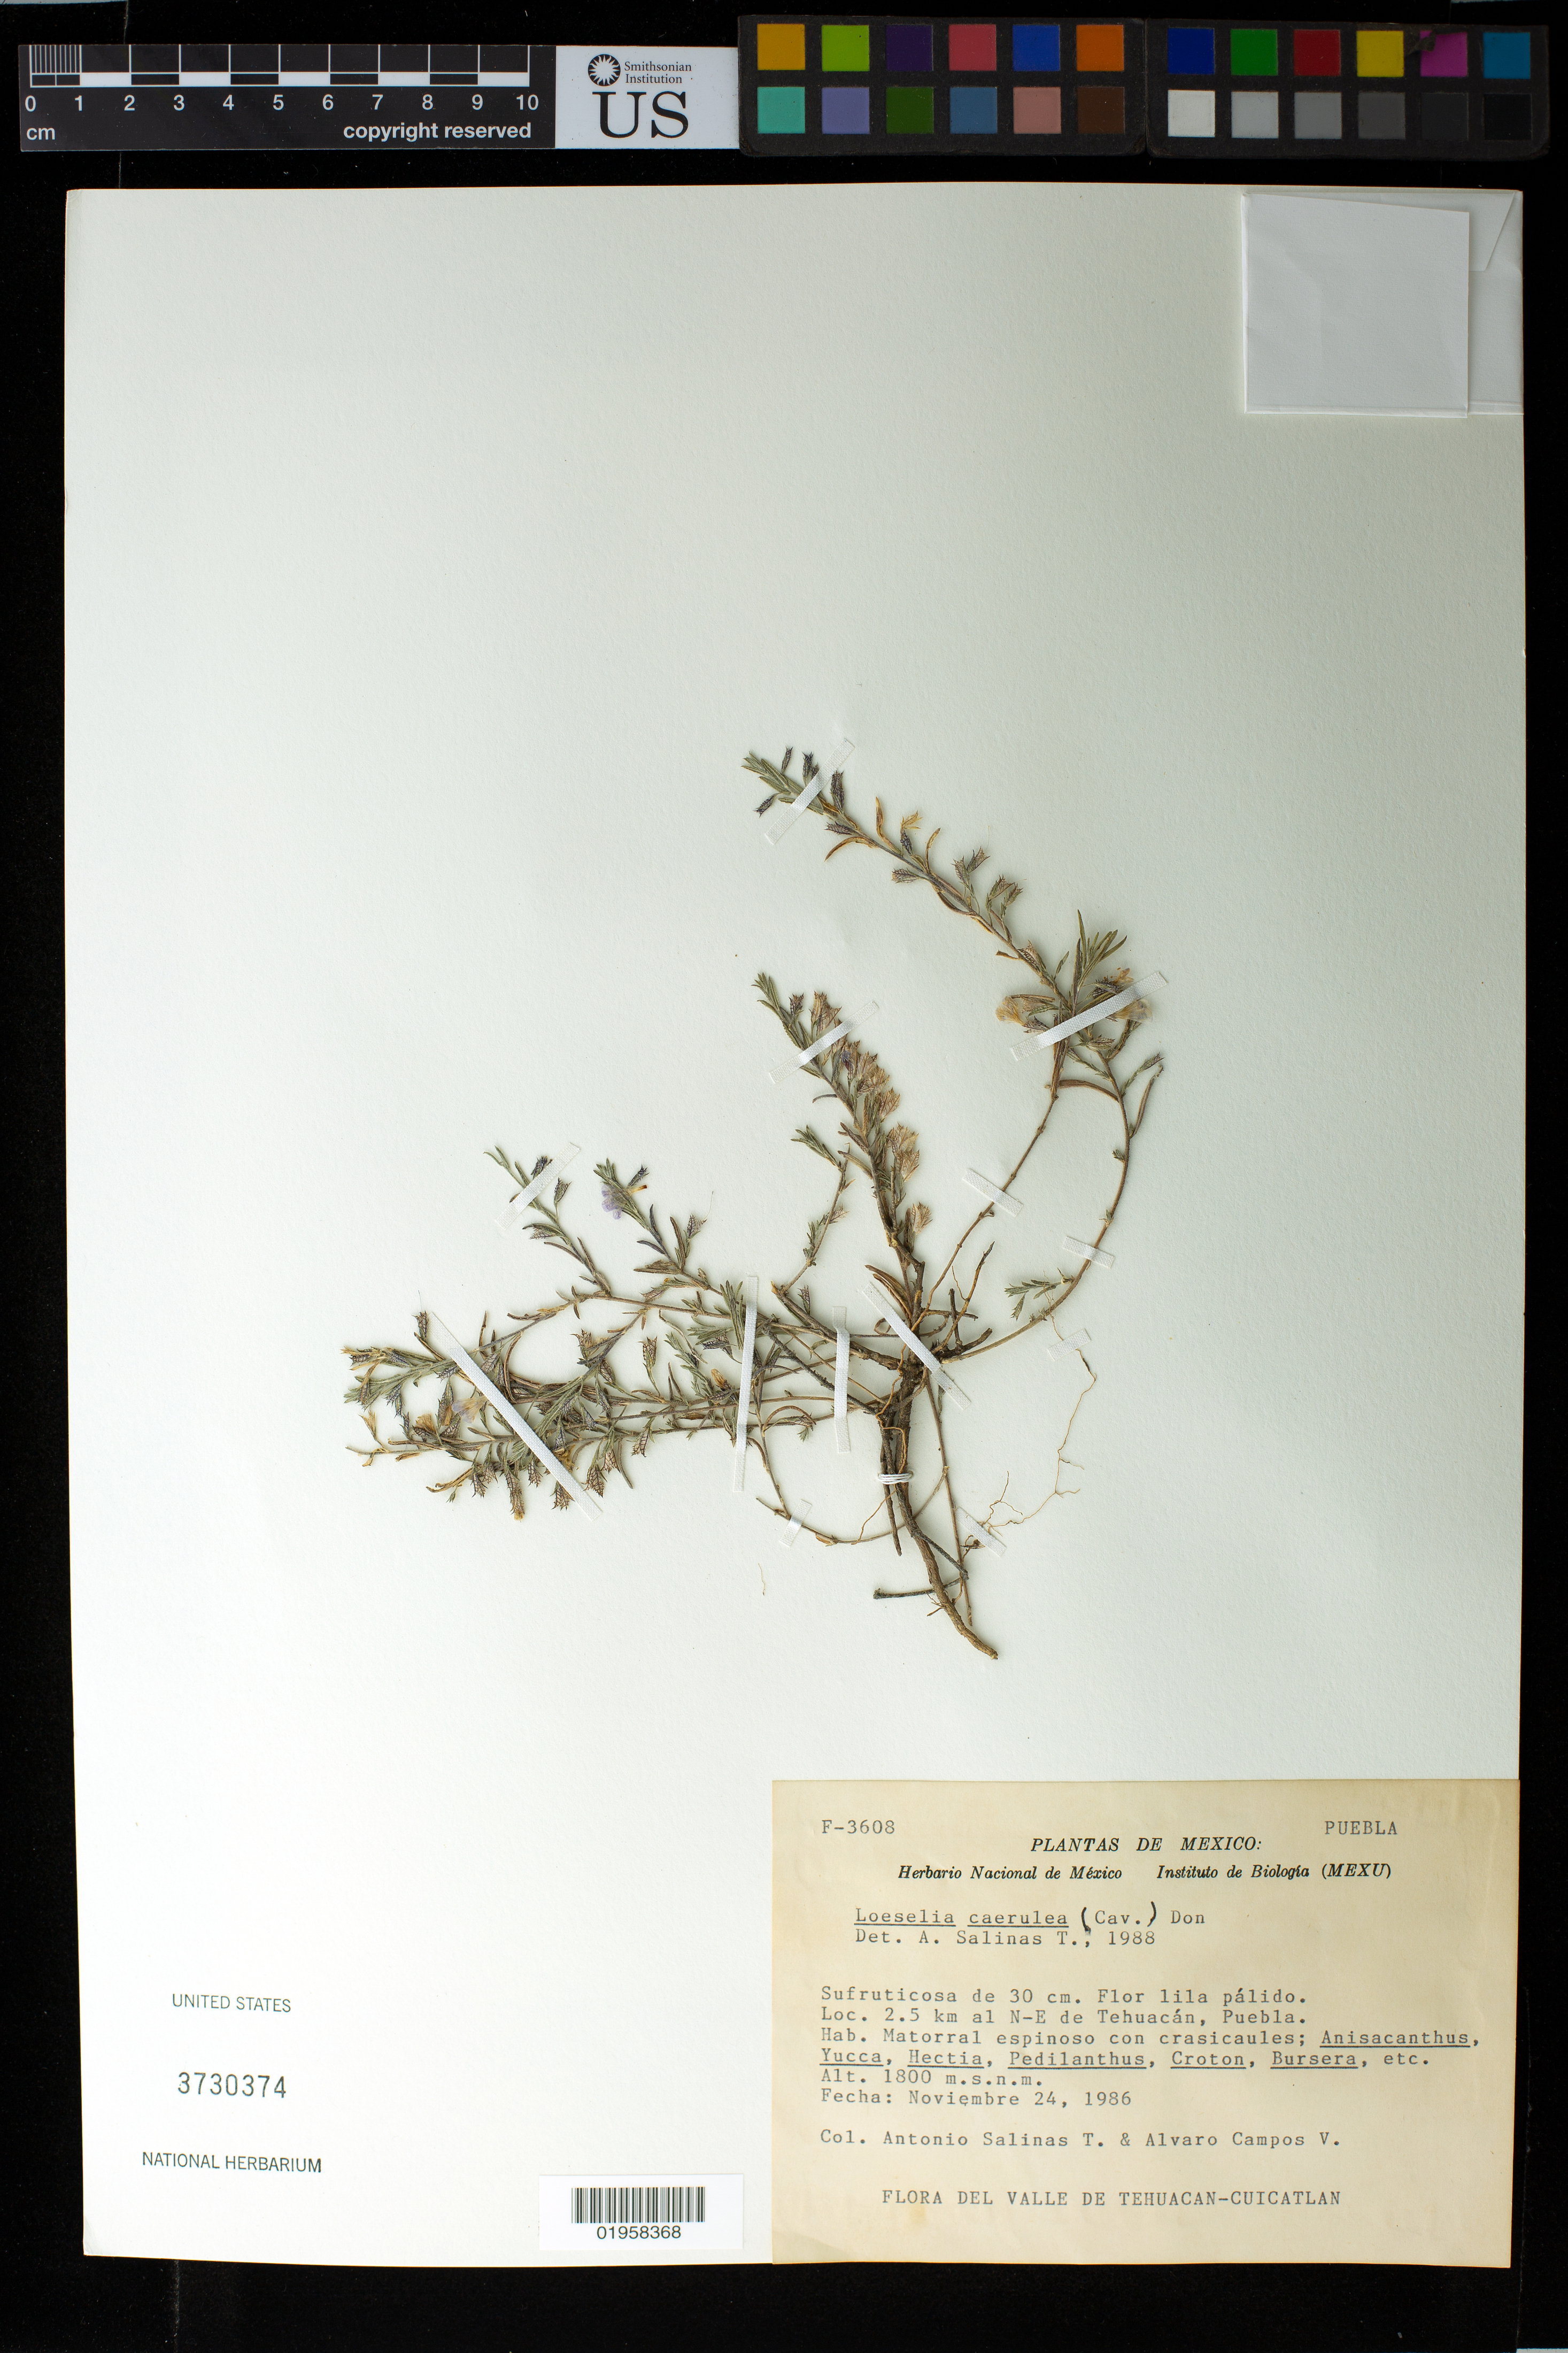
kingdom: Plantae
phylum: Tracheophyta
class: Magnoliopsida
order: Ericales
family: Polemoniaceae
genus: Loeselia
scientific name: Loeselia caerulea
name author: (Cav.) G. Don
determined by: Salinas T., A.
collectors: A. Salinas T. & A. Campos V.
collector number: F-3608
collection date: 1986-11-24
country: Mexico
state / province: Puebla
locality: Tehuacán, 2.5 km al N-E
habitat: Matorral espinoso con crasicaules; Anisacanthus, Yucca, Hectia, Pedilanthus, Coroton, Bursera, etx.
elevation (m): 1800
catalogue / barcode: US 3730374